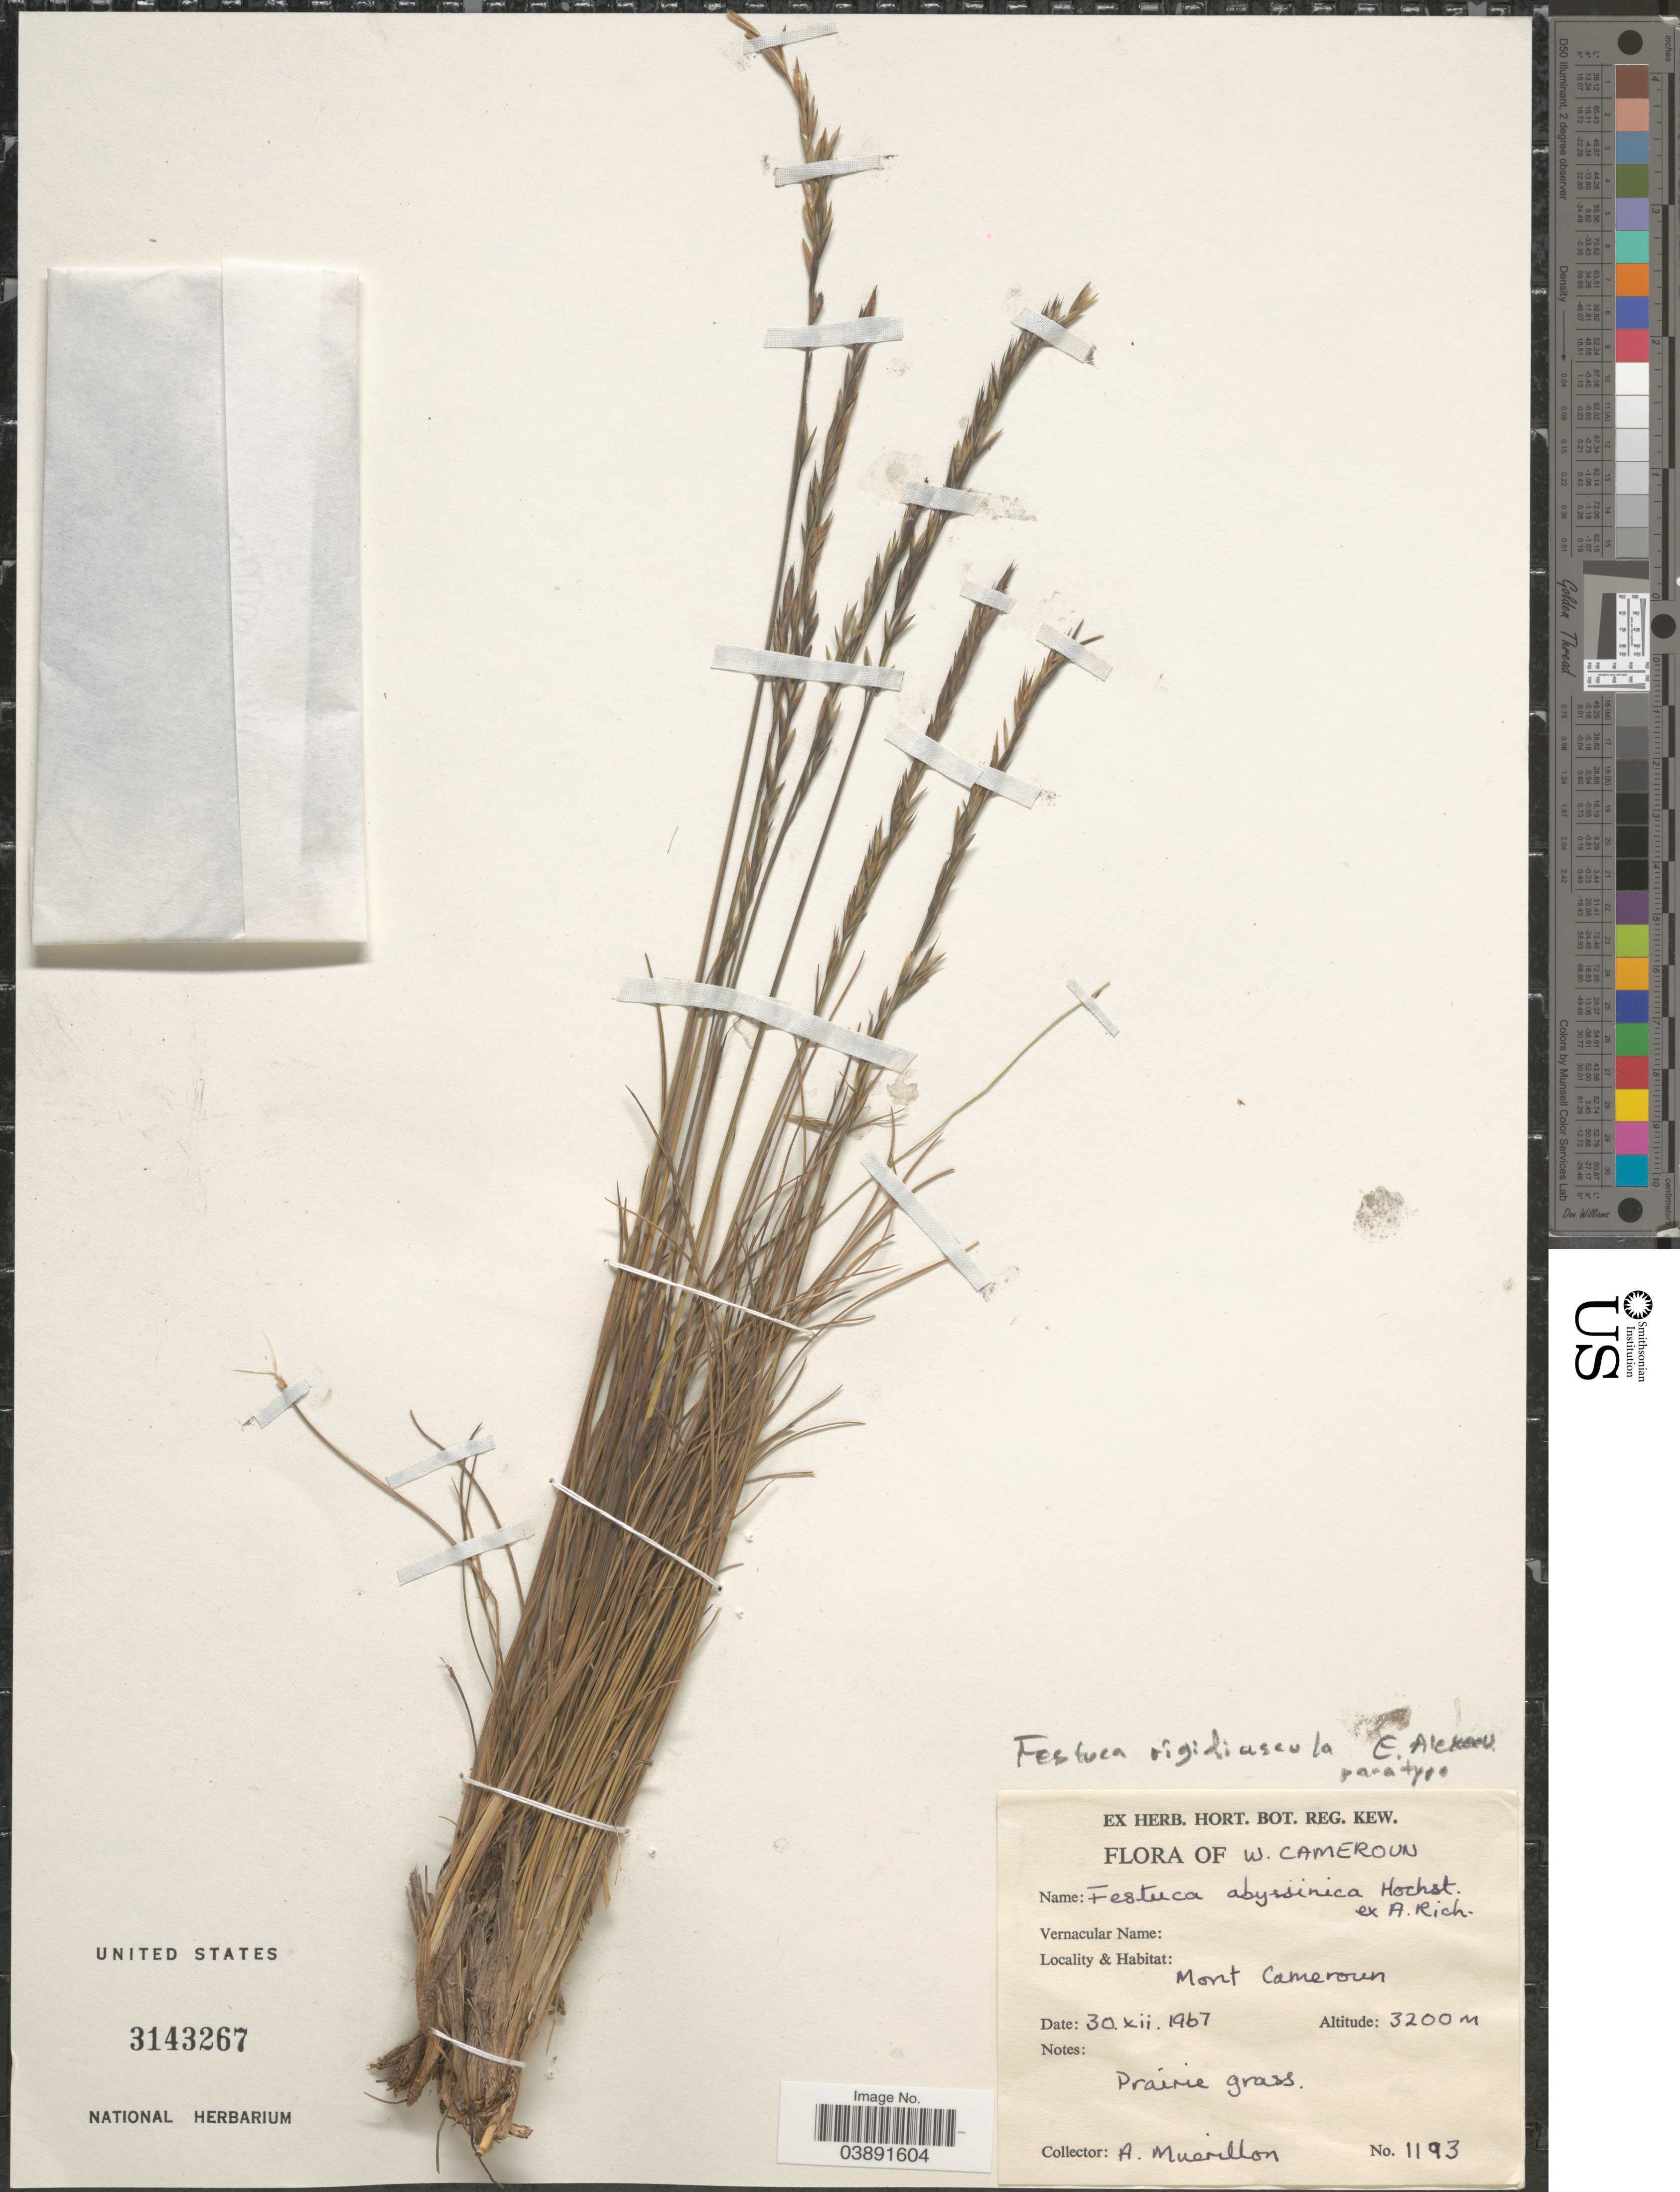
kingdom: Plantae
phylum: Tracheophyta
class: Liliopsida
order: Poales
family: Poaceae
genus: Festuca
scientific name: Festuca rigidiuscula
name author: E.B. Alexeev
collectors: A. Meurillon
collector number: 1193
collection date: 1967-12-30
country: Cameroon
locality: W. Cameroon. Mont Cameroon.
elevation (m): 3200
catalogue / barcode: US 3143267